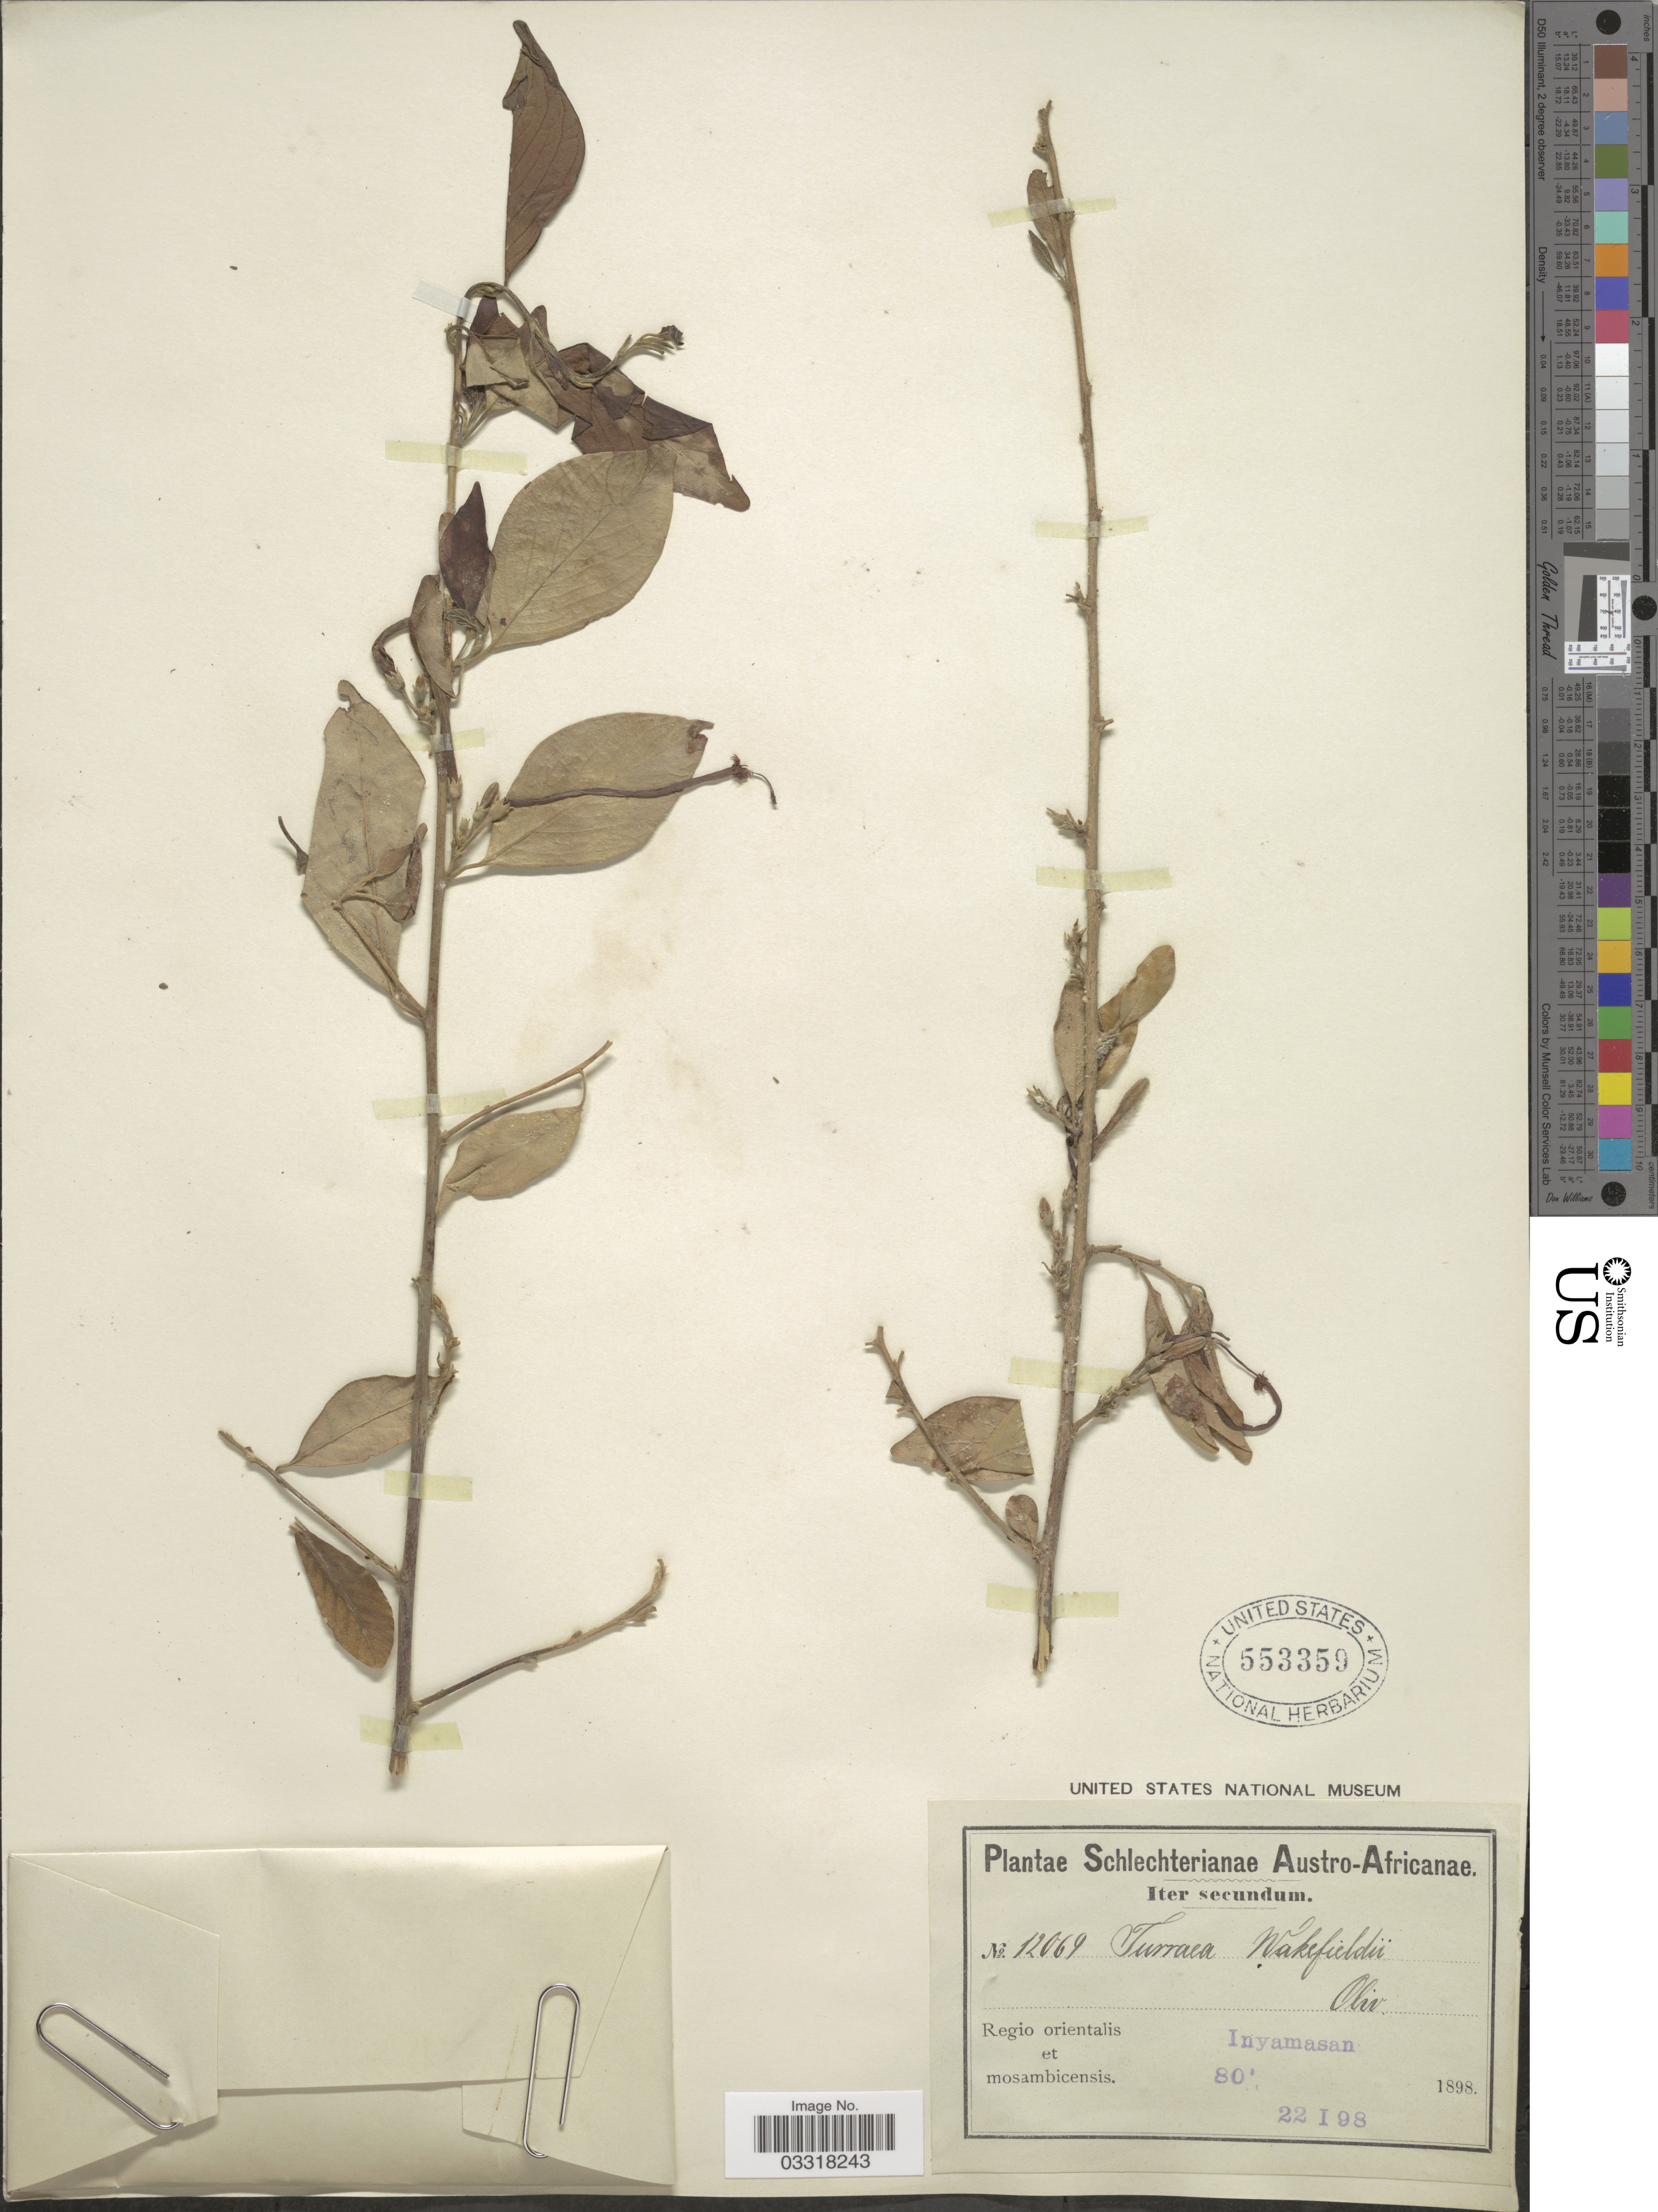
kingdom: Plantae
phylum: Tracheophyta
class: Magnoliopsida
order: Sapindales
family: Meliaceae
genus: Turraea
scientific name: Turraea wakefieldii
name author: Oliv.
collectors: Schlechter, --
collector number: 12069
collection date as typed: Transcribed d/m/y: 22/1/98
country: Mozambique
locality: Austro-Africanae. Regio orientalis et mosambicensis. Inyamasan.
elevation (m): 24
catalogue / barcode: US 553359